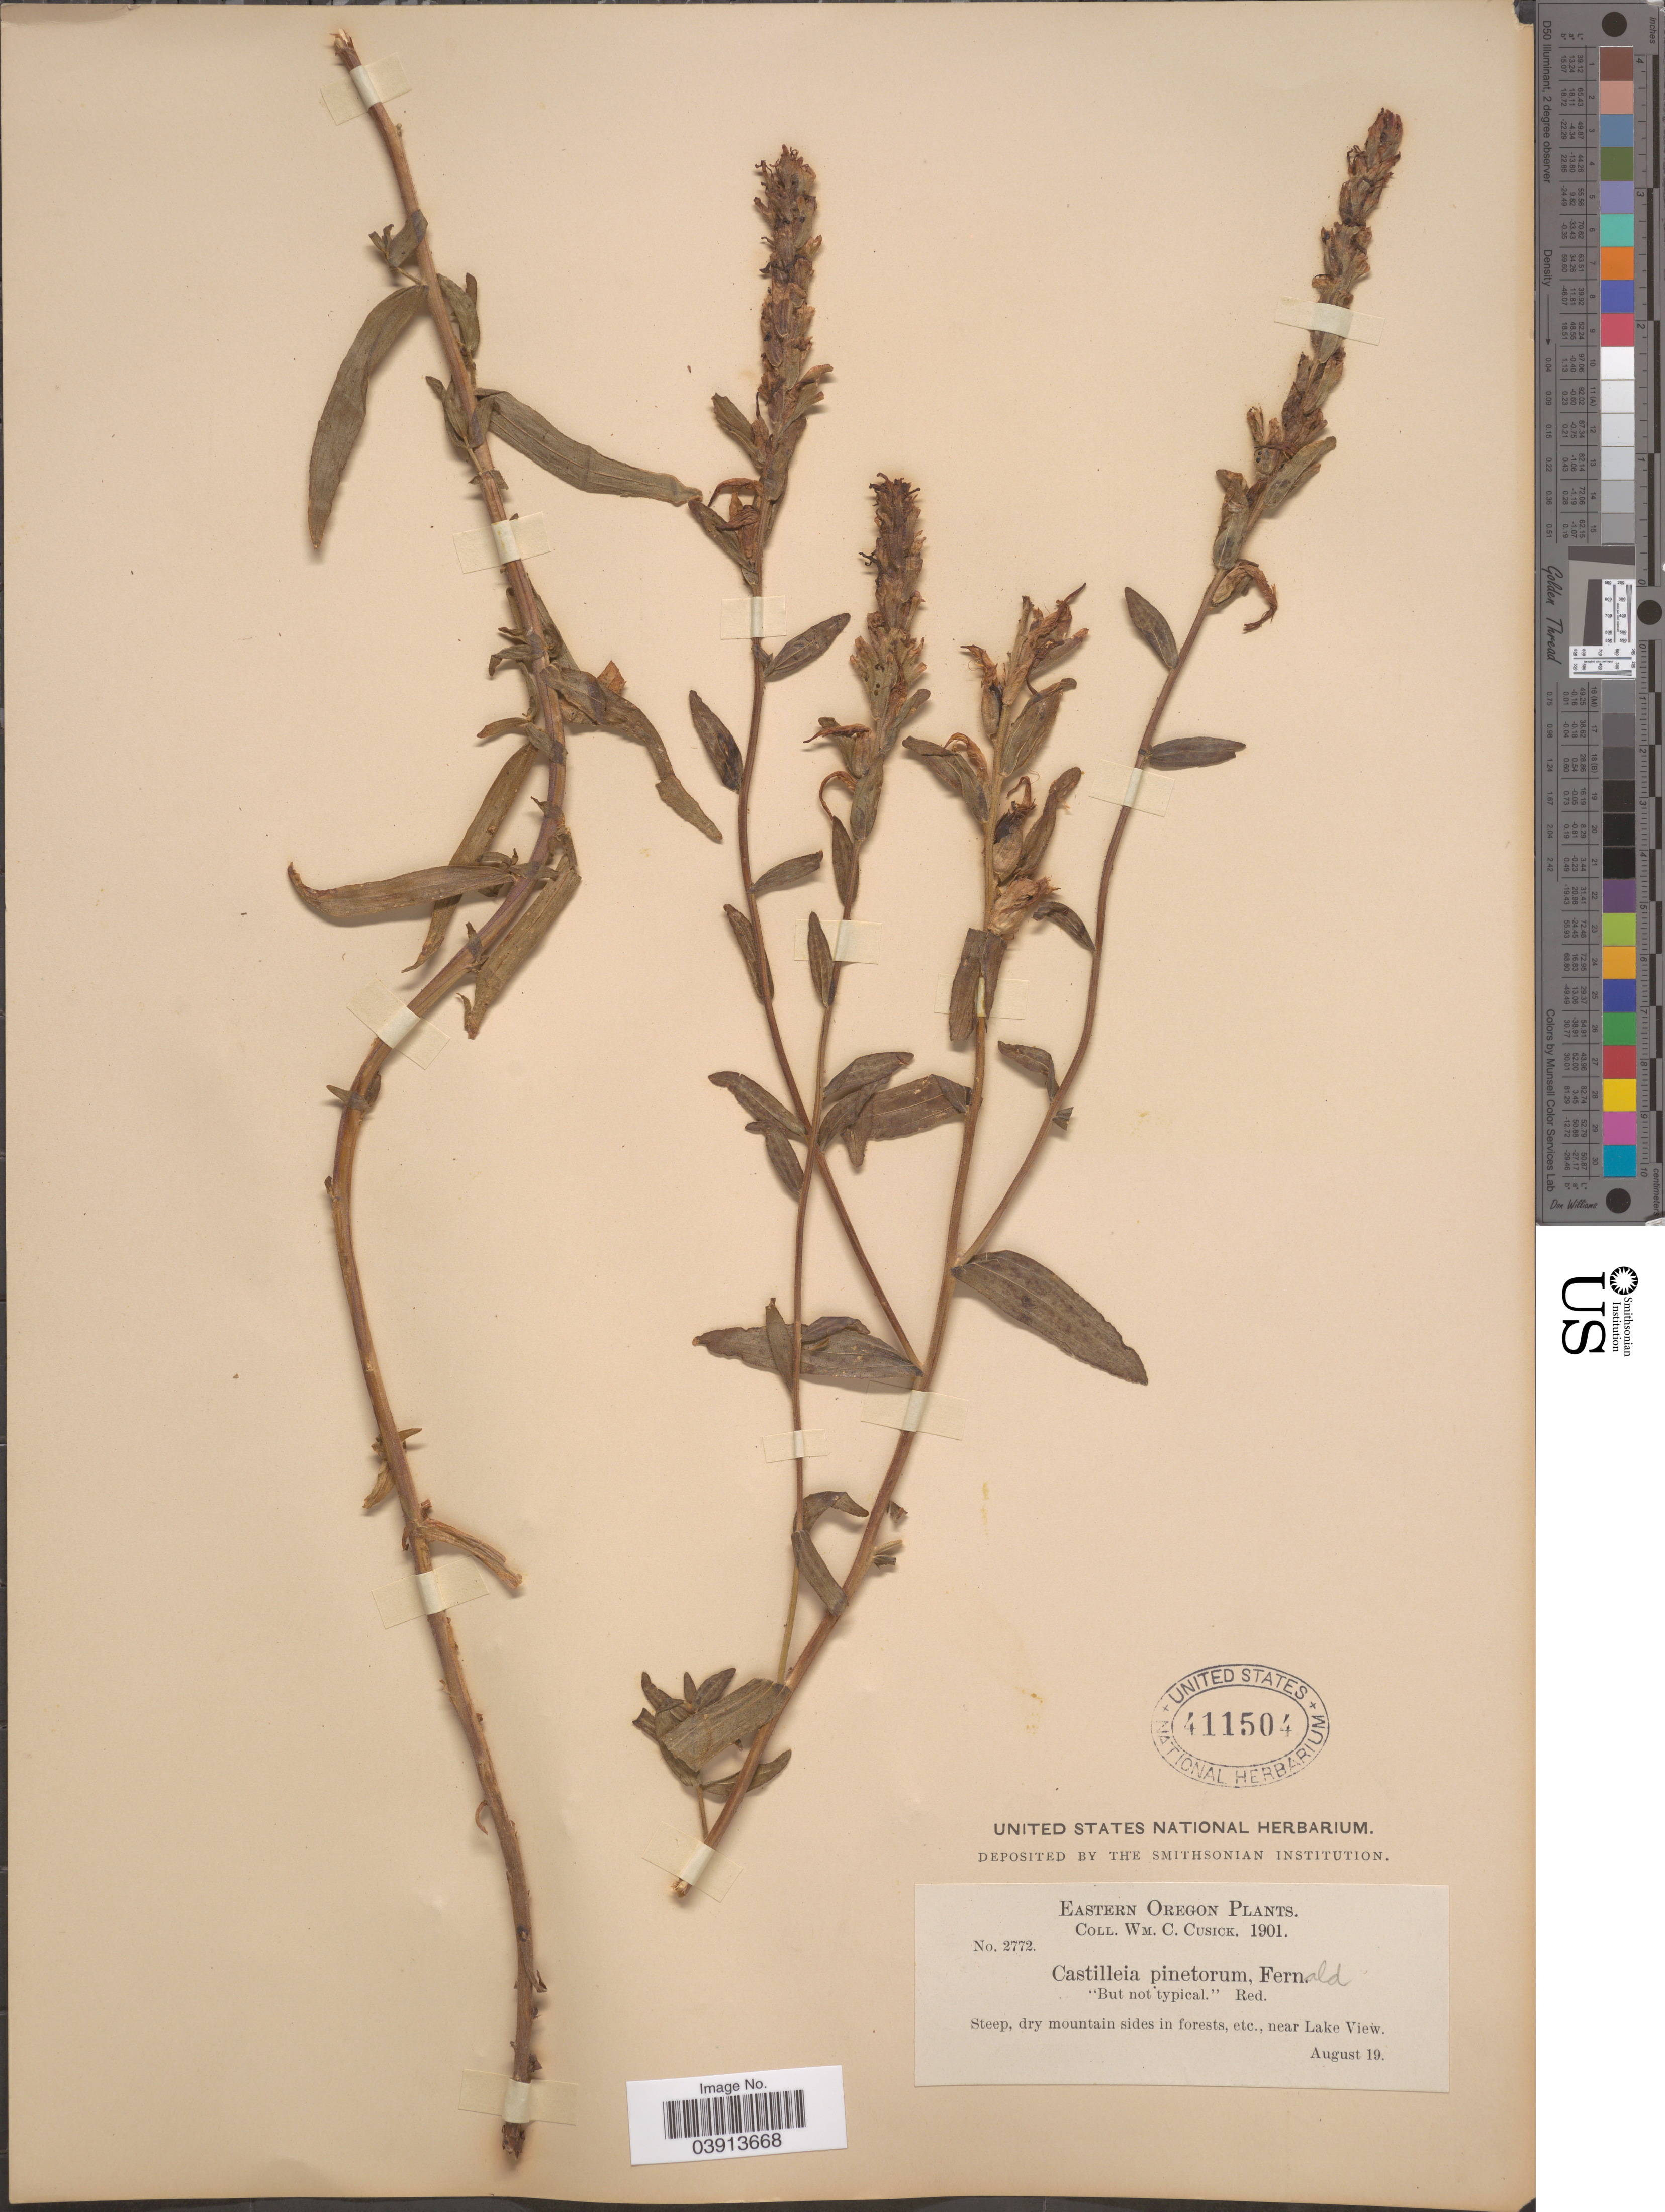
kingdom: Plantae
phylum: Tracheophyta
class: Magnoliopsida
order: Lamiales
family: Orobanchaceae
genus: Castilleja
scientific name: Castilleja pinetorum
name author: Fernald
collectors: W. C. Cusick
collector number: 2772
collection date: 1901-08-19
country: United States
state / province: Oregon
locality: Eastern Oregon. Near Lake View.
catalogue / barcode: US 411504